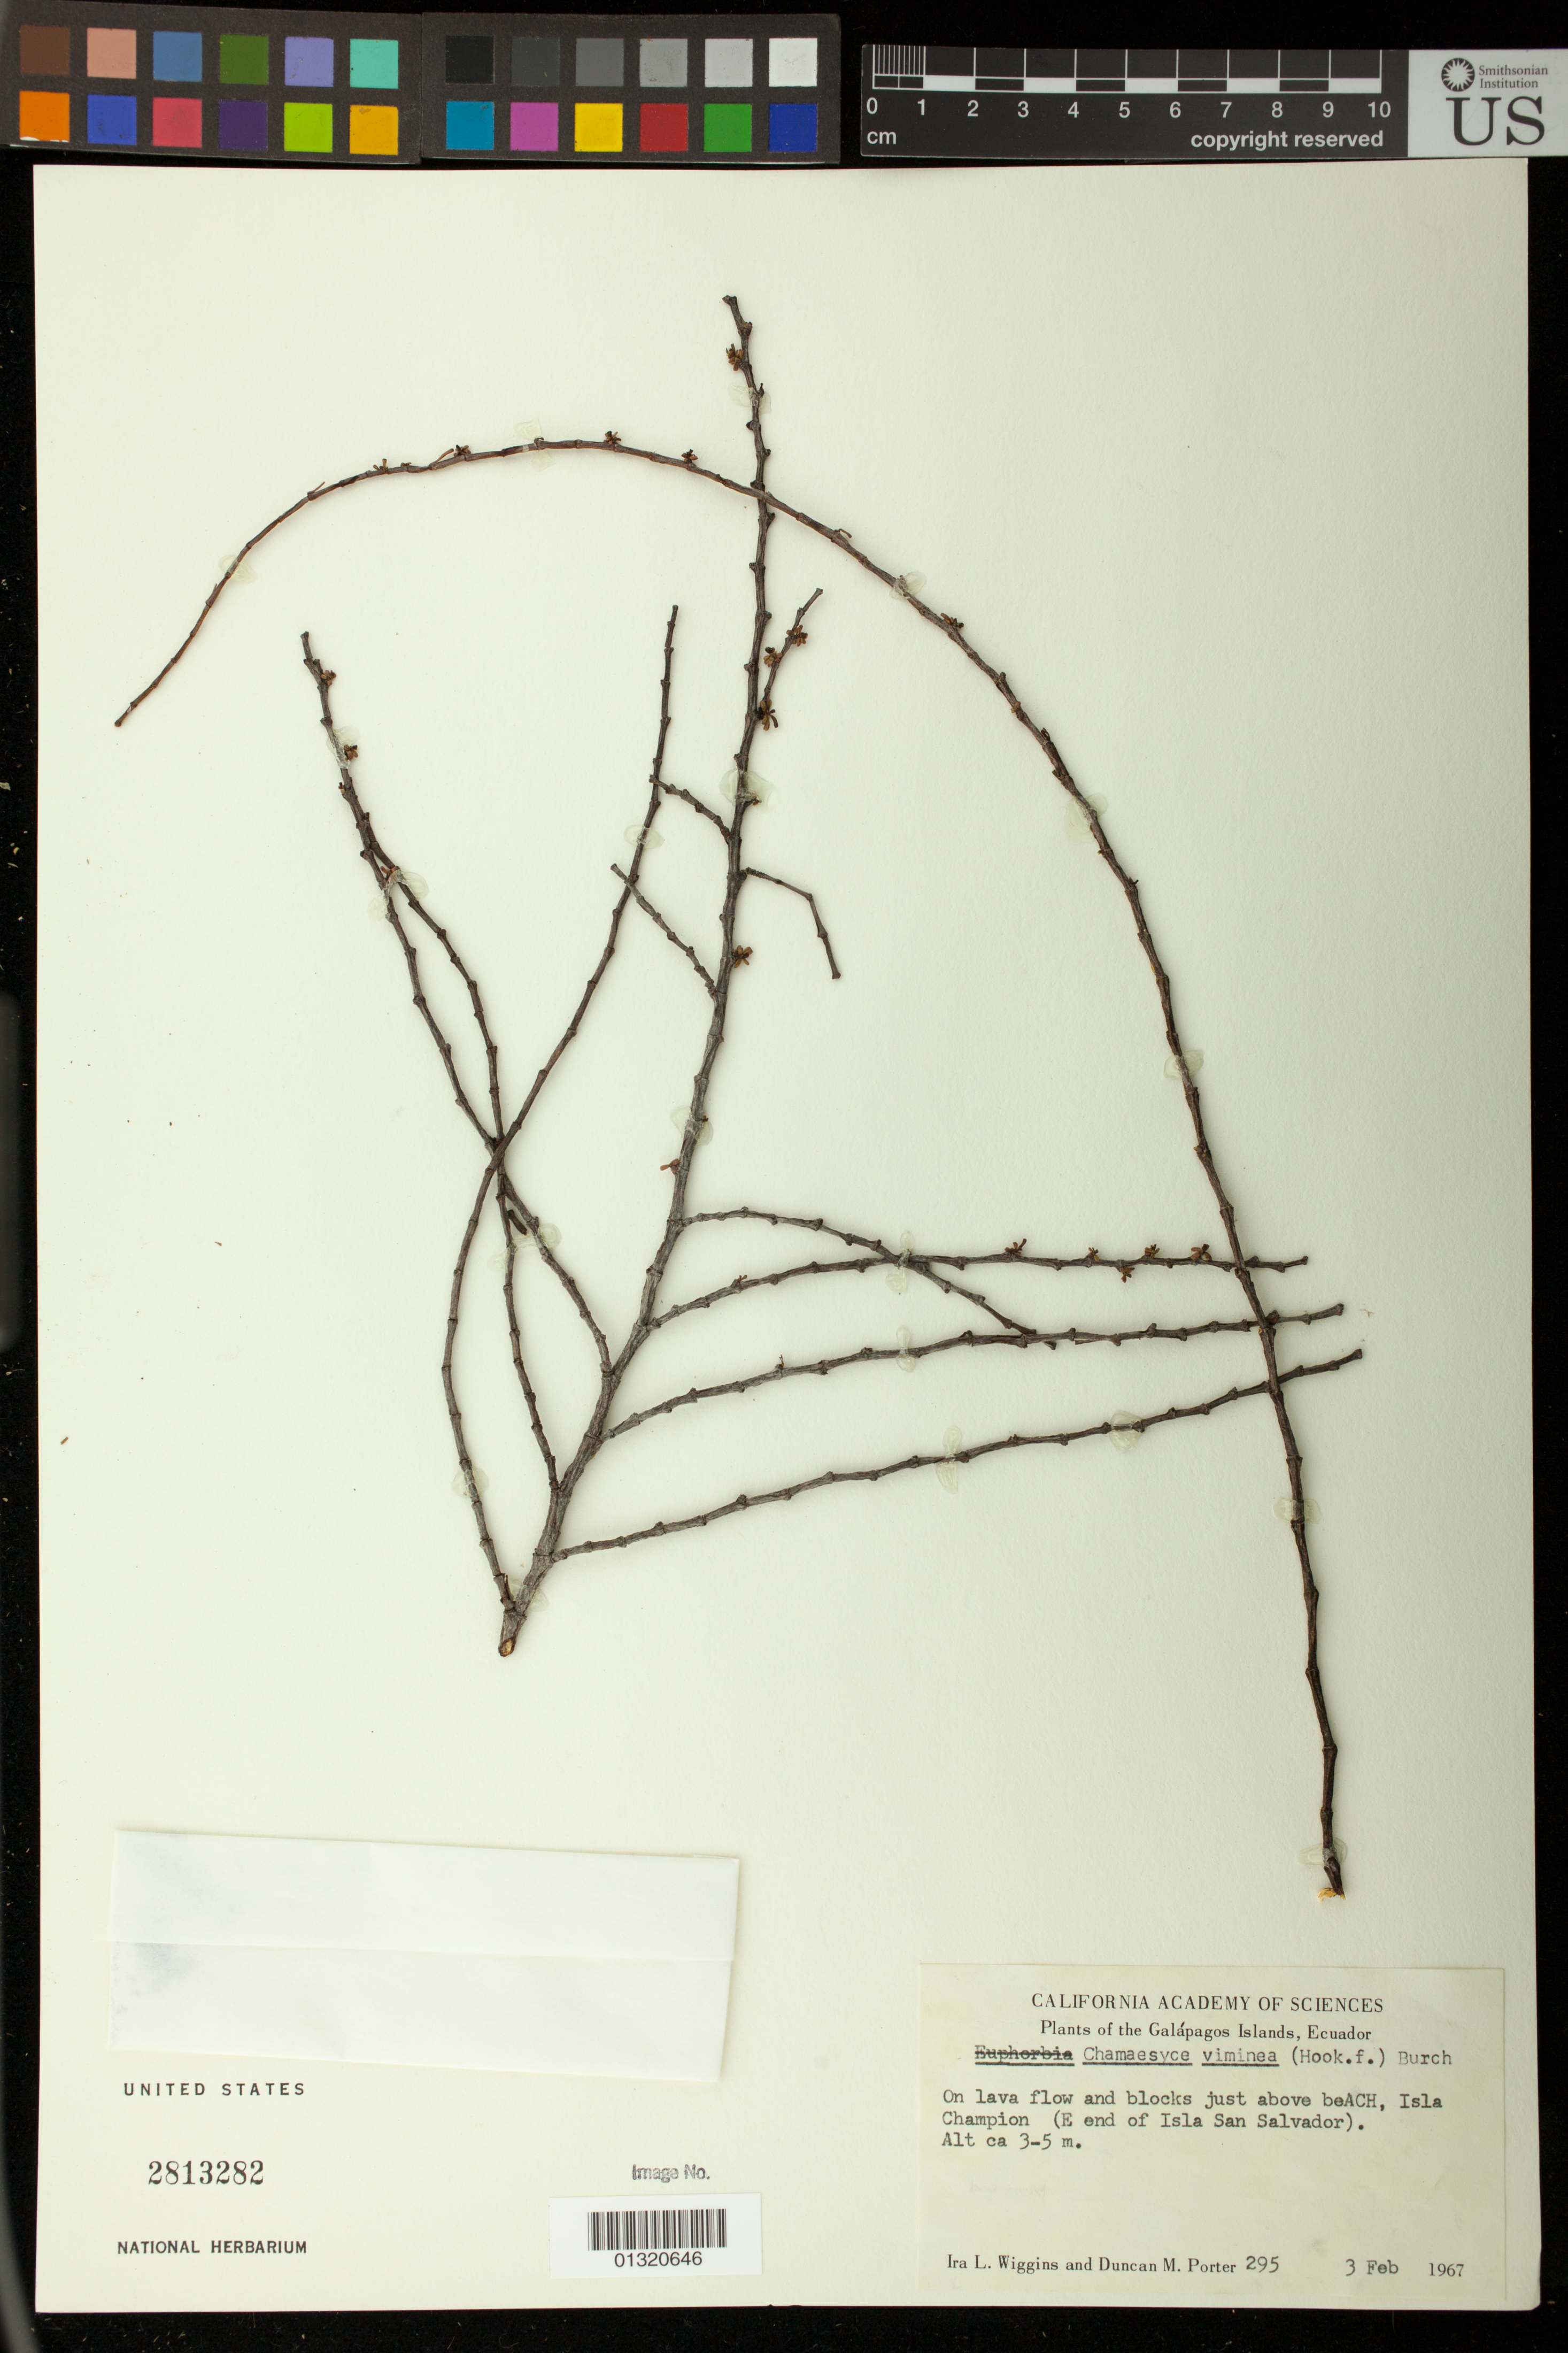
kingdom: Plantae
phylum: Tracheophyta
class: Magnoliopsida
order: Malpighiales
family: Euphorbiaceae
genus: Euphorbia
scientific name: Euphorbia viminea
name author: Hook. f.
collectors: I. L. Wiggins & D. Porter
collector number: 295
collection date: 1967-02-03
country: Ecuador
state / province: Colón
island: Champion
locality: just above beach, Isla Champion (E end of Isla San Salvador).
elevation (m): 3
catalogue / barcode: US 2813282